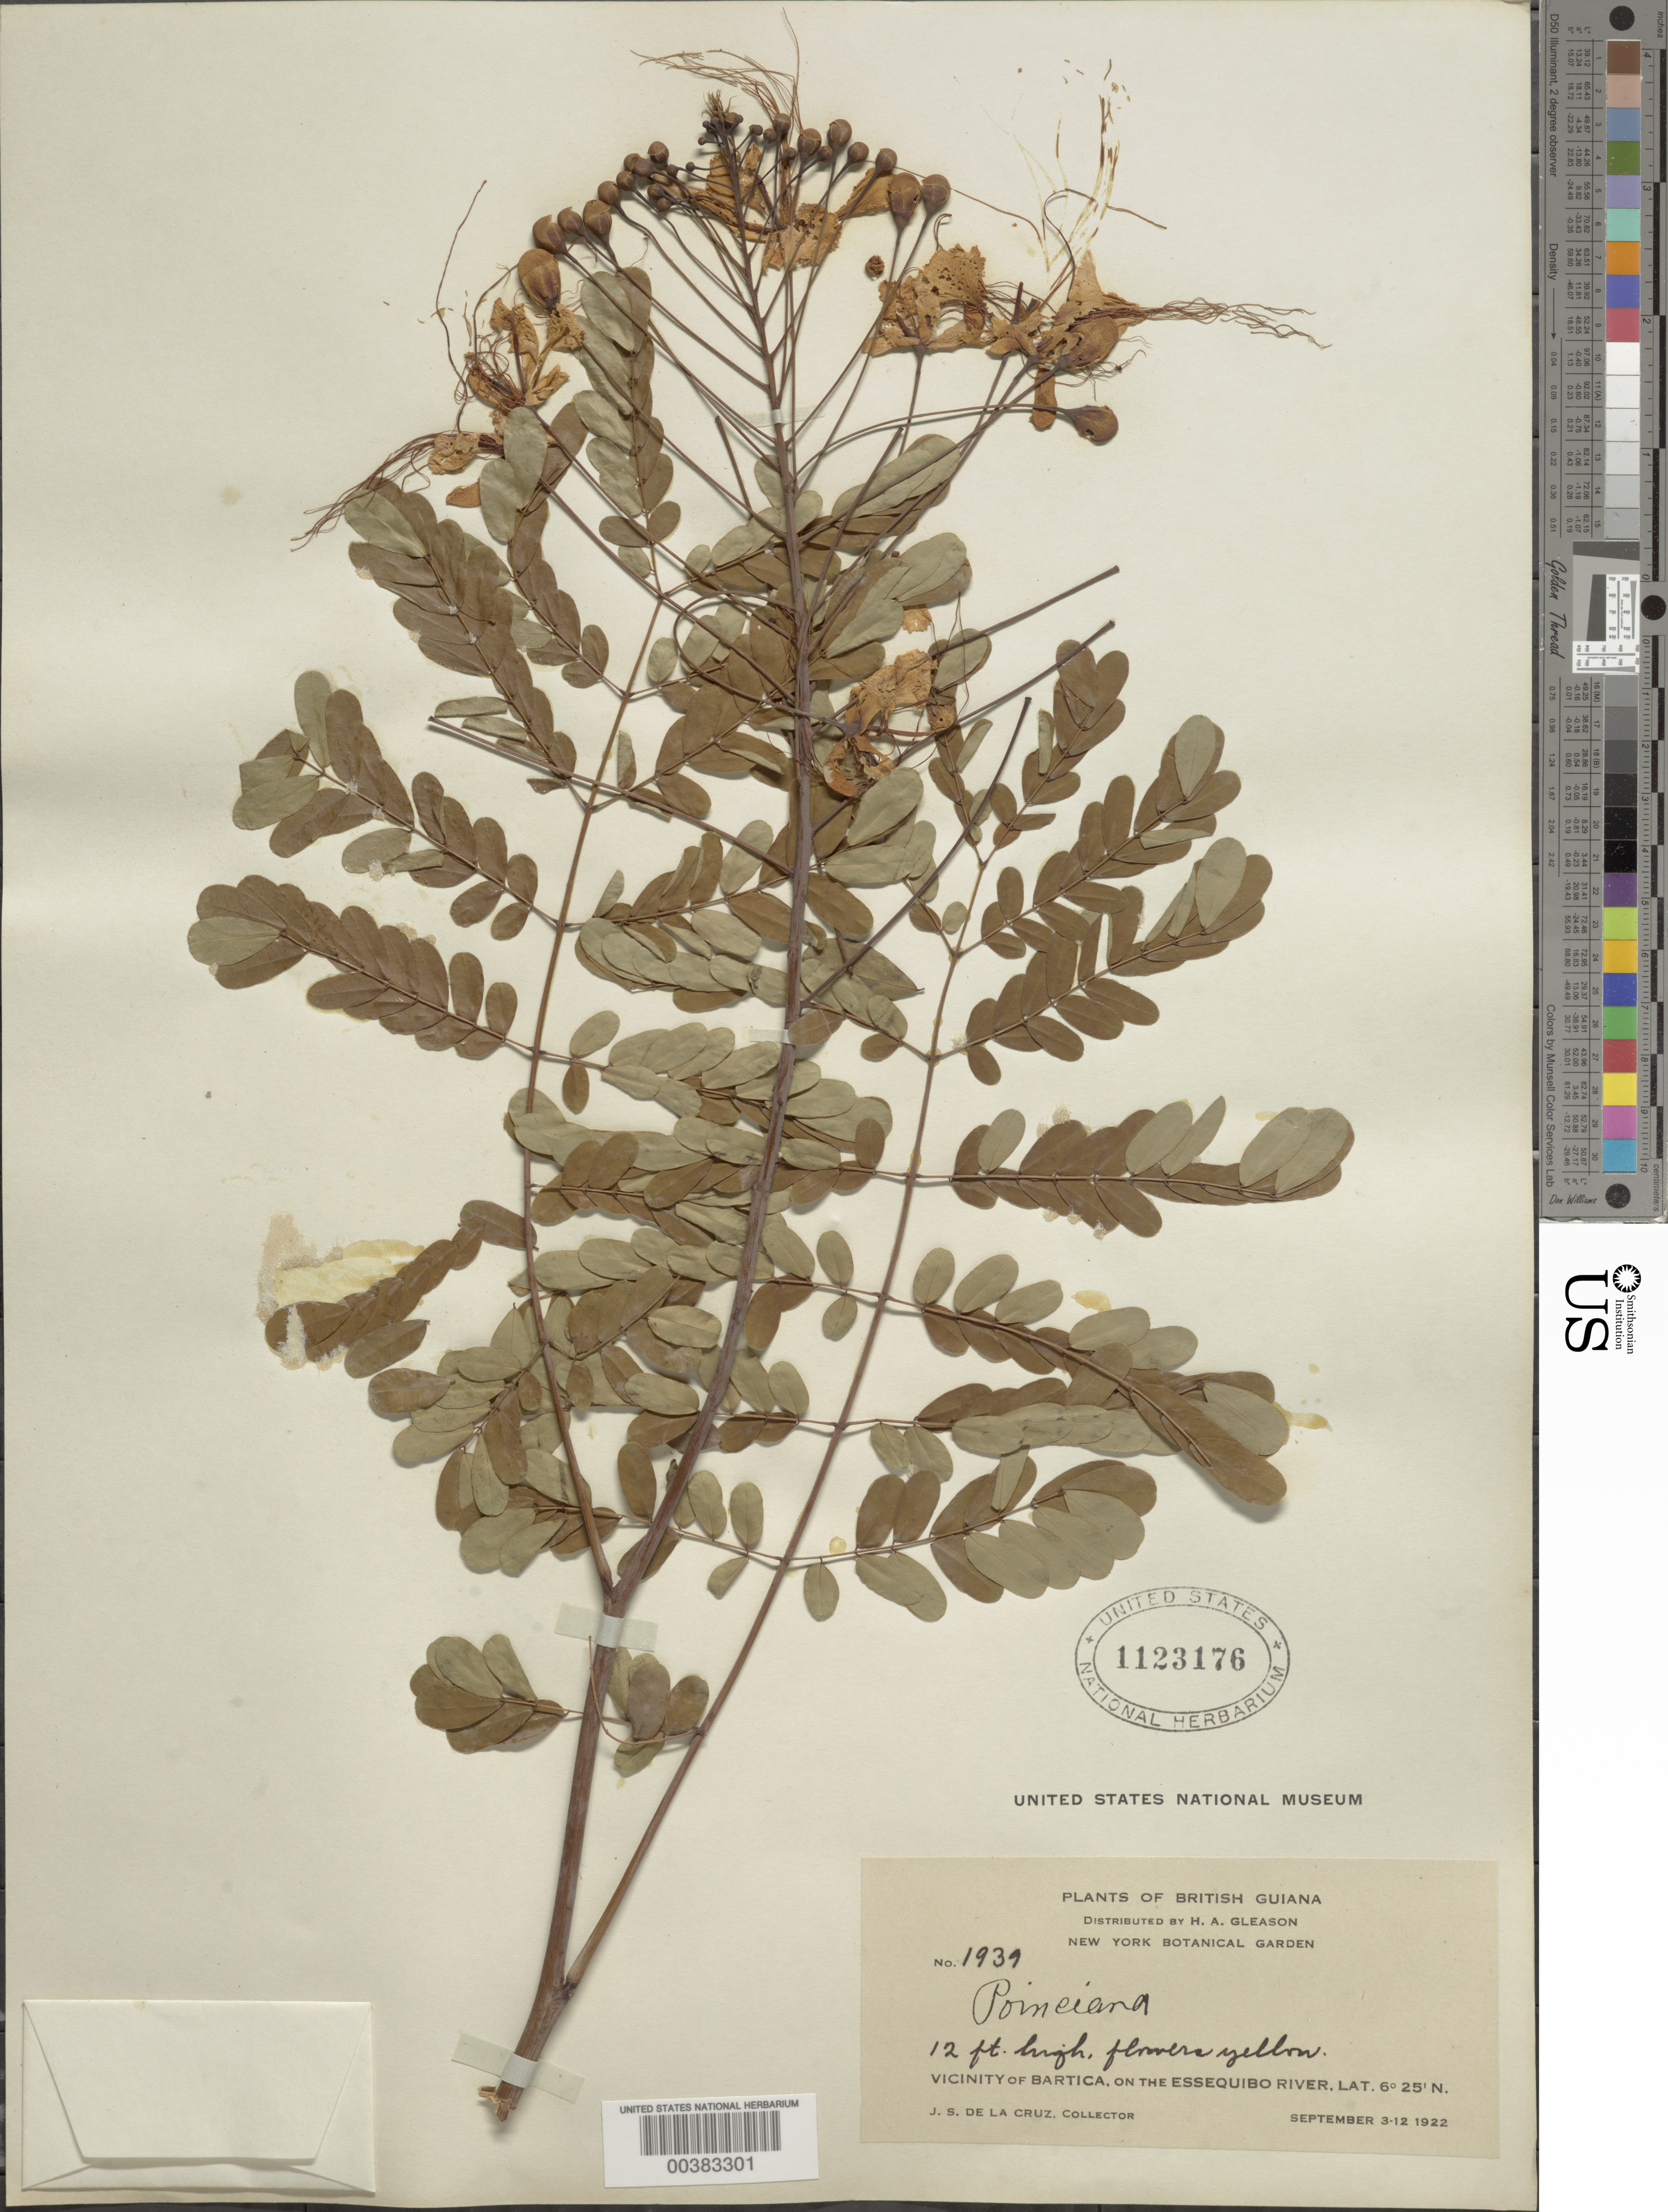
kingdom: Plantae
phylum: Tracheophyta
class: Magnoliopsida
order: Fabales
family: Fabaceae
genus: Caesalpinia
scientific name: Caesalpinia pulcherrima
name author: (L.) Sw.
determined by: Strong, Mark T., (BOT), Smithsonian Institution - National Museum of Natural History (UNITED STATES)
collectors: J. S. de la Cruz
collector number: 1939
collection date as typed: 03 Sep 1922 to 12 Sep 1922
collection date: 1922-09-03/1922-09-12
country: Guyana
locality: Vicinity of bartica, on the essequibo river (lat/long recorded as: lat=06:25:0:n long=:::)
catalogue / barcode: US 1123176